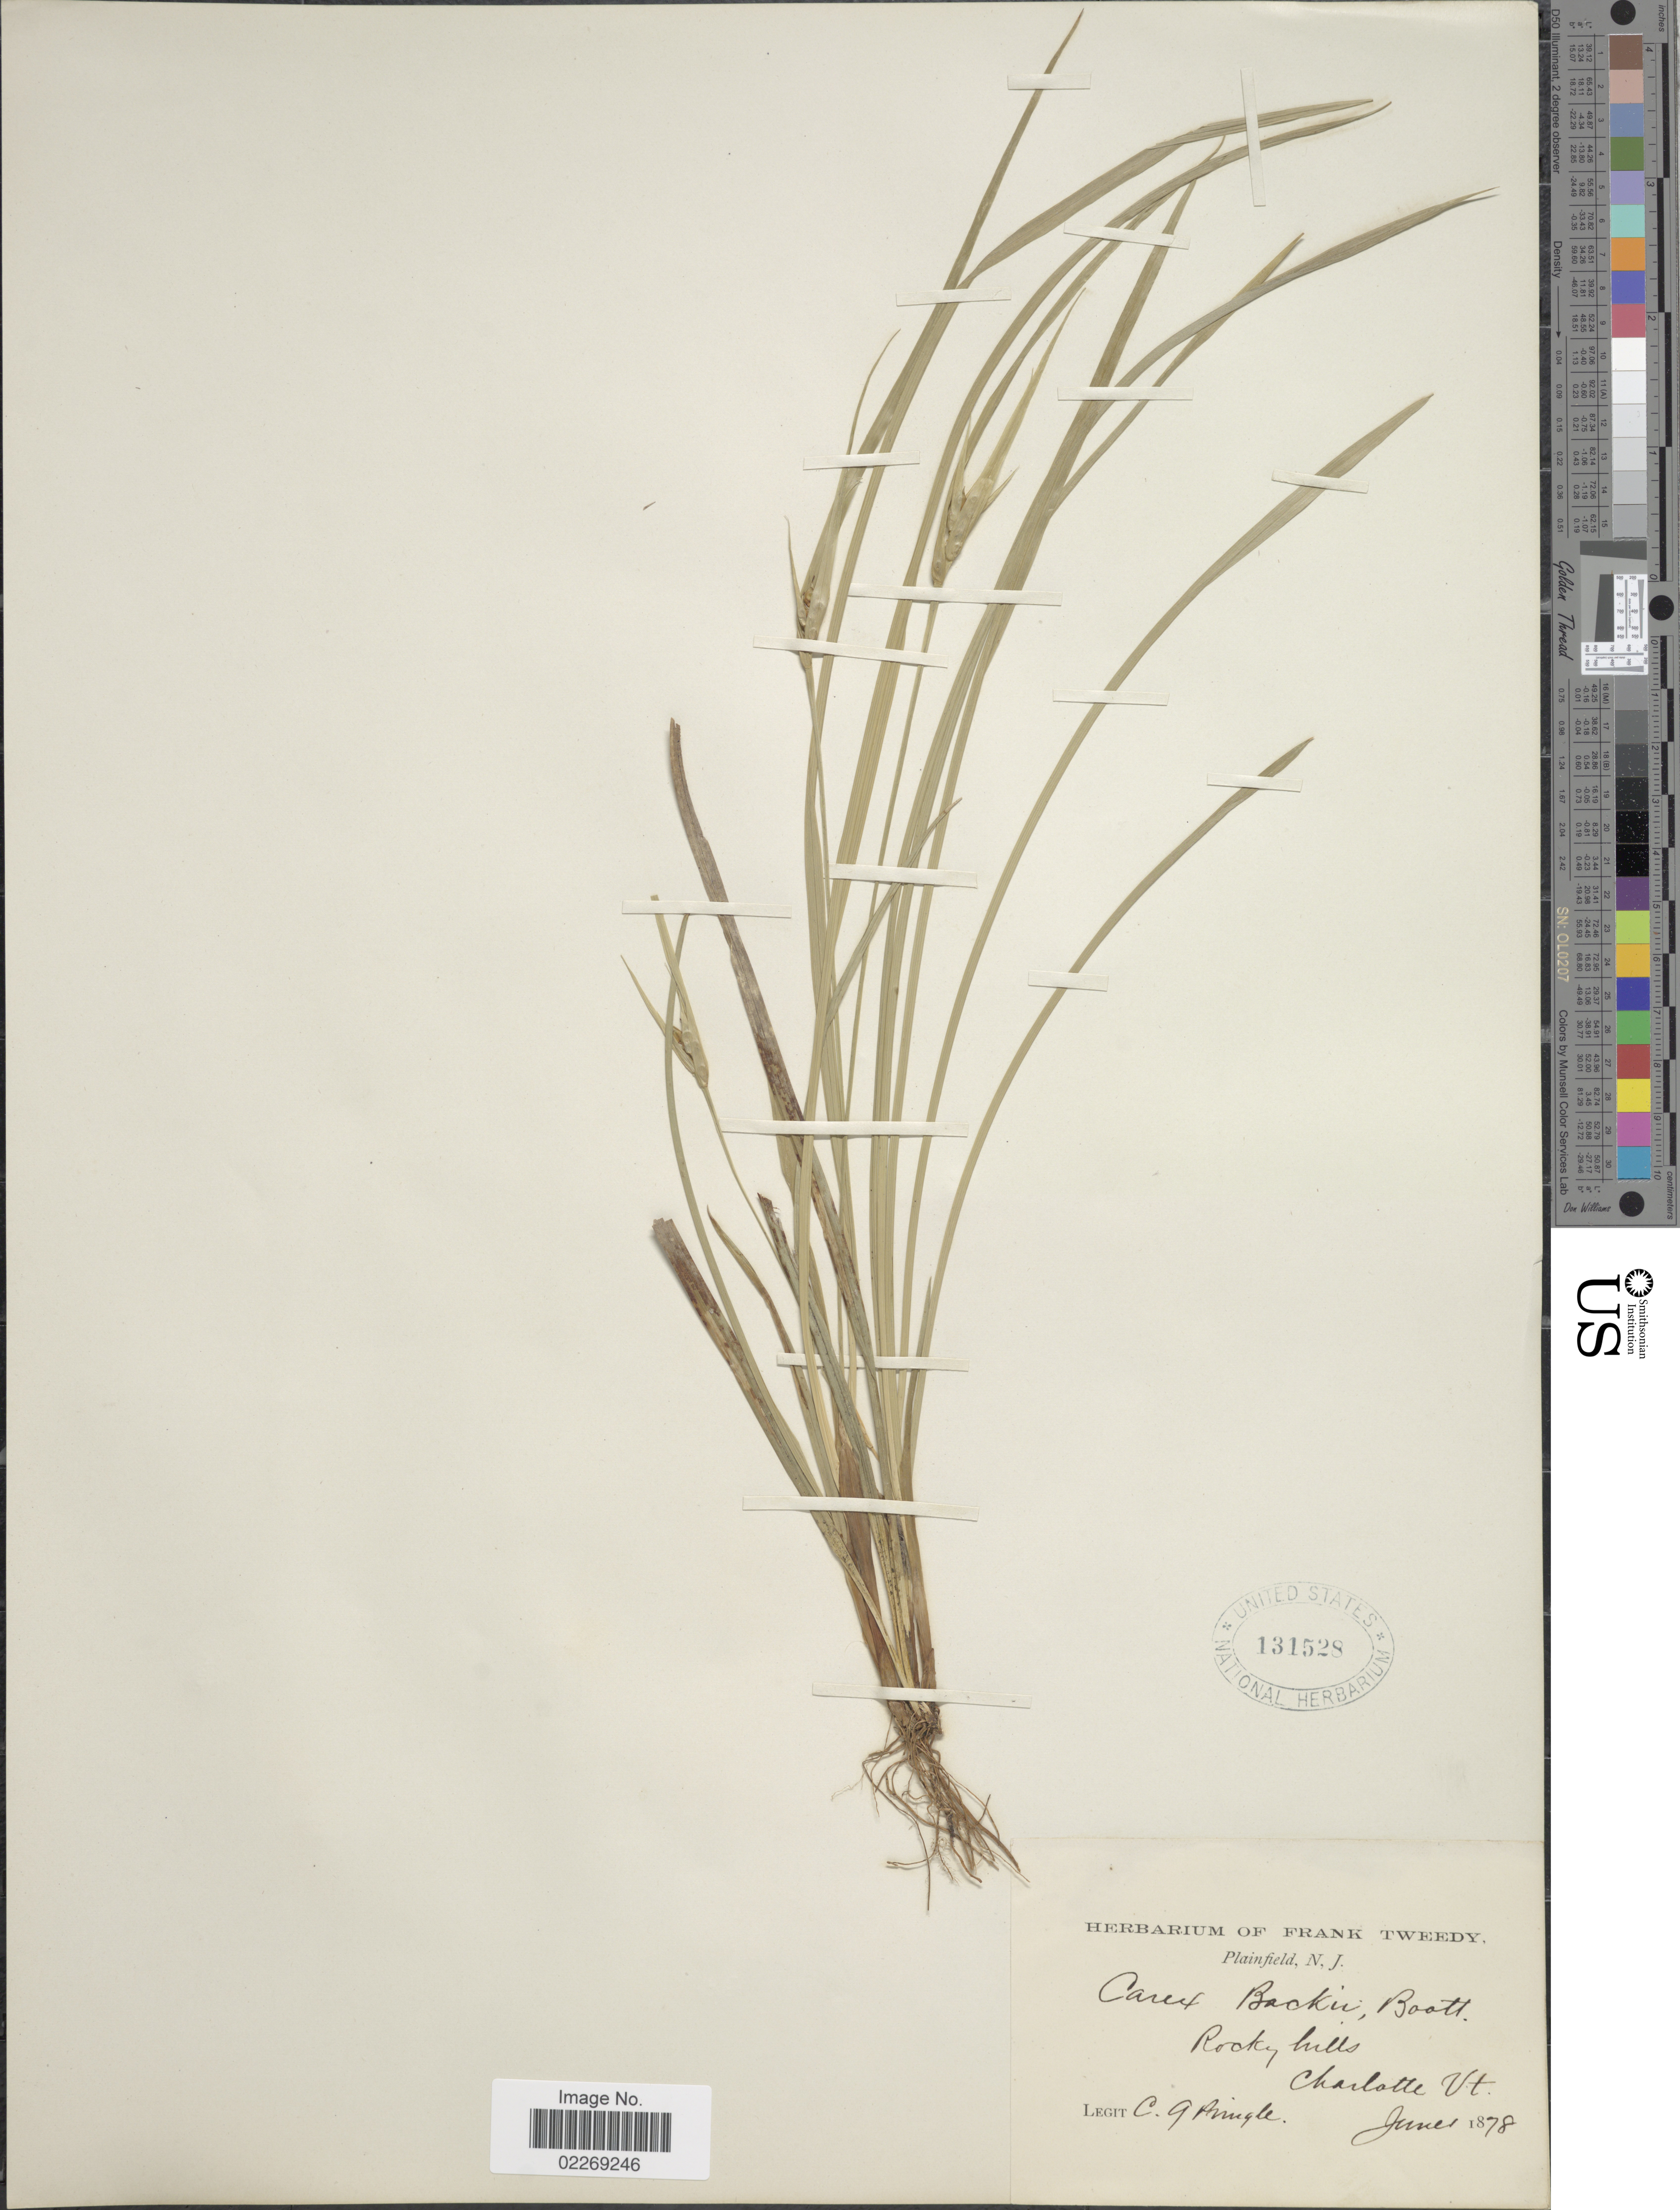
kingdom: Plantae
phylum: Tracheophyta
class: Liliopsida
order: Poales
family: Cyperaceae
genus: Carex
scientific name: Carex backii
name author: Boott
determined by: Strong, Mark T., (BOT), Smithsonian Institution - National Museum of Natural History (UNITED STATES)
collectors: C. G. Pringle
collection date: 1878-06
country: United States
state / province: Vermont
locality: Charlotte. Rocky hills.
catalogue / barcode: US 131528